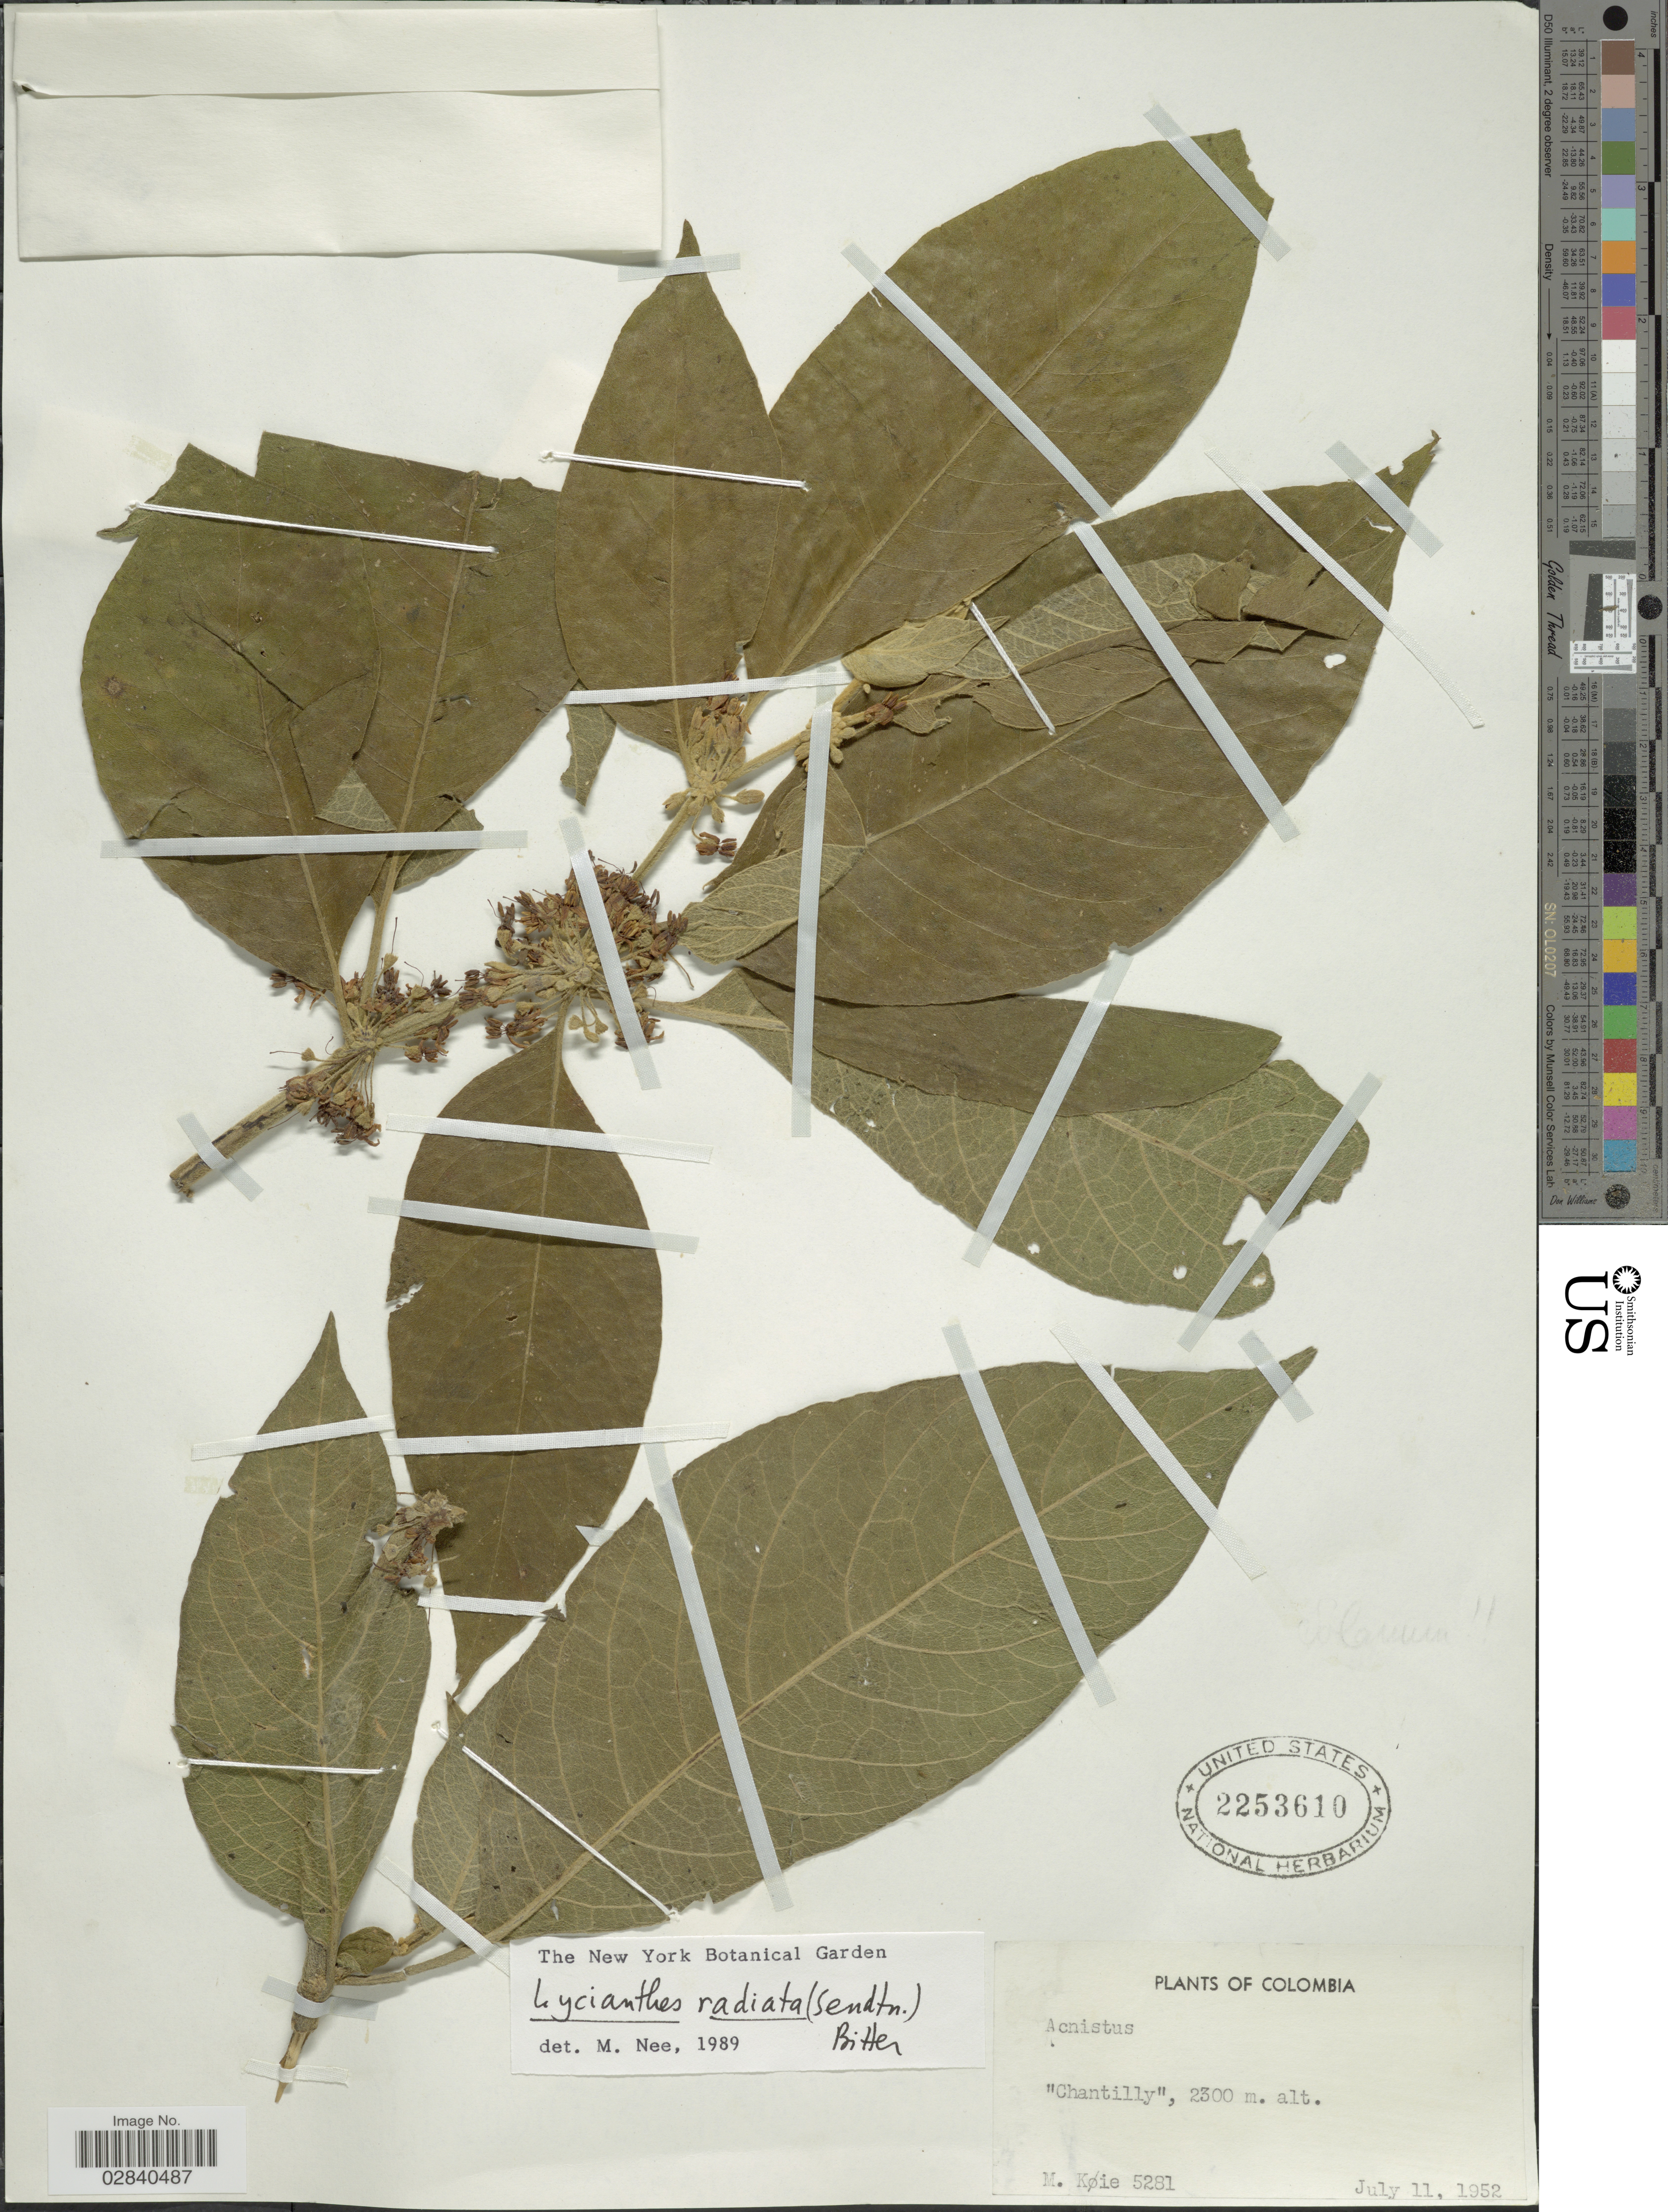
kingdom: Plantae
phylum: Tracheophyta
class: Magnoliopsida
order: Solanales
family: Solanaceae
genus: Lycianthes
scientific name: Lycianthes radiata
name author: (Sendtn.) Bitter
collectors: M. Köie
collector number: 5281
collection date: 1952-07-11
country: Colombia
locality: Chantilly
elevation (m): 2300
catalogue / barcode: US 2253610